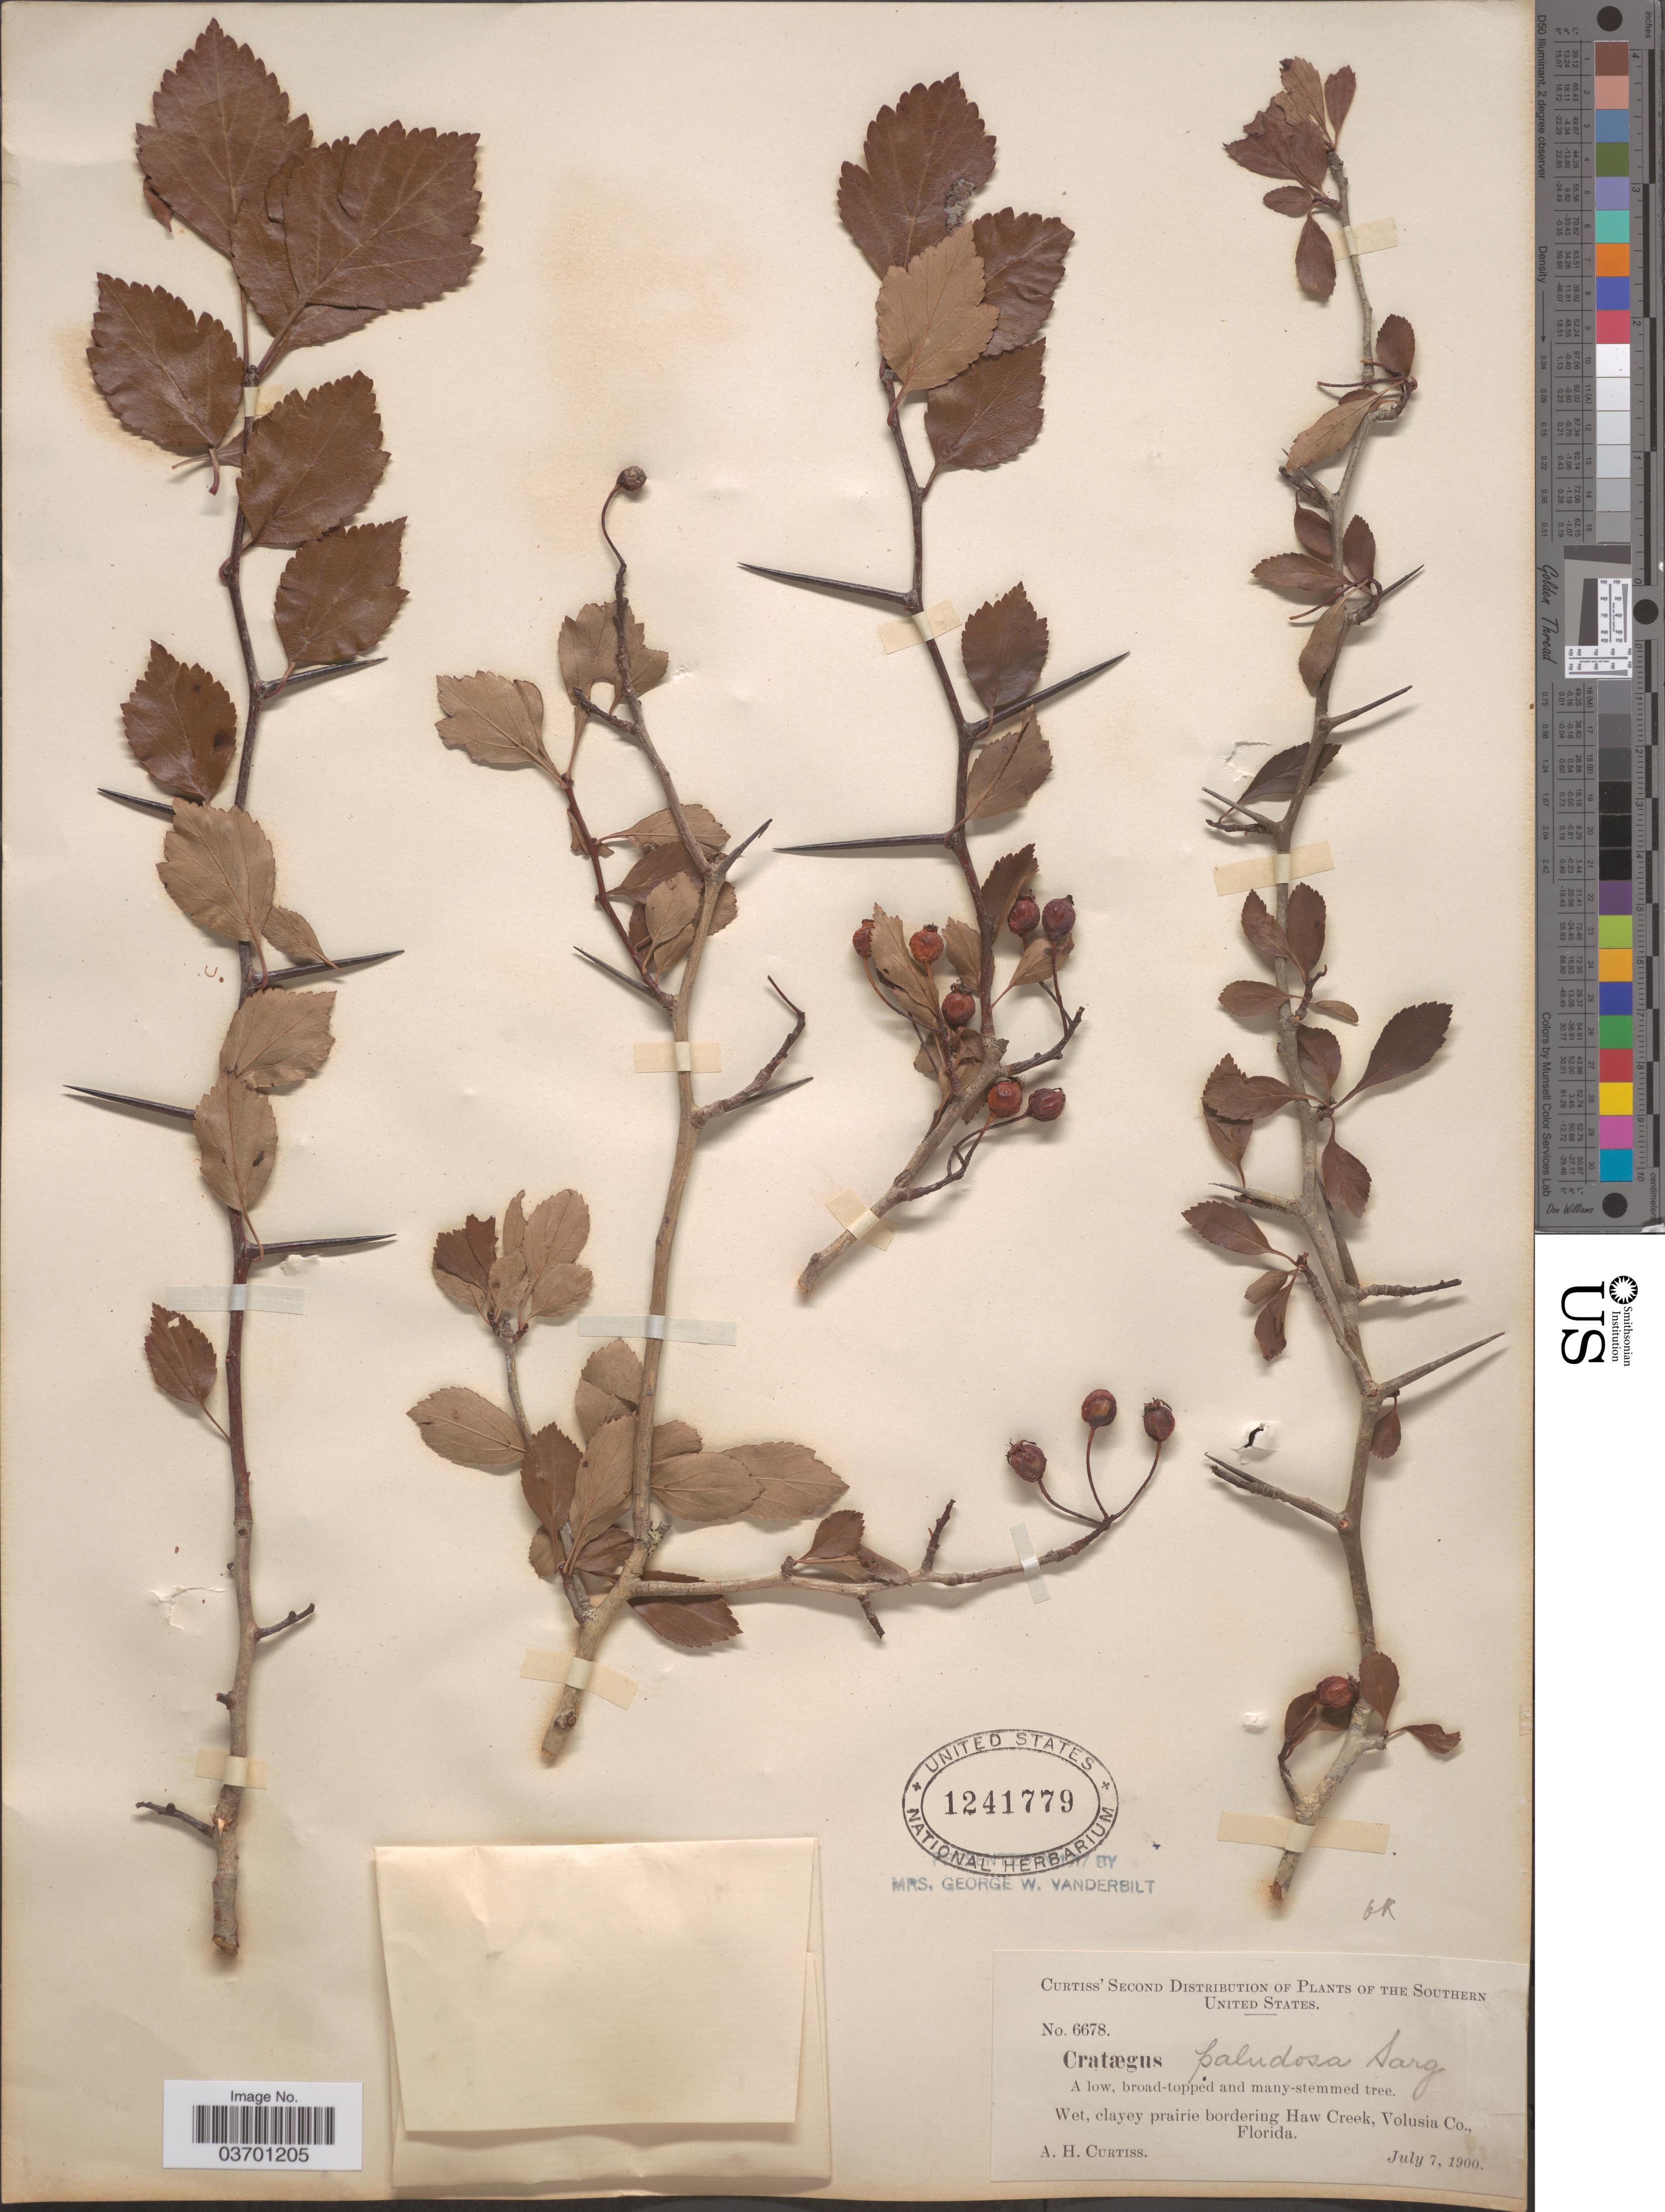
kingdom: Plantae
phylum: Tracheophyta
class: Magnoliopsida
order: Rosales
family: Rosaceae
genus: Crataegus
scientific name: Crataegus paludosa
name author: Sarg.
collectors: A. H. Curtiss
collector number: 6678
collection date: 1900-07-07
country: United States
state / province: Florida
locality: Southern United States. Clayey prairie bordering Haw Creek, Volusia Co.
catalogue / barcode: US 1241779